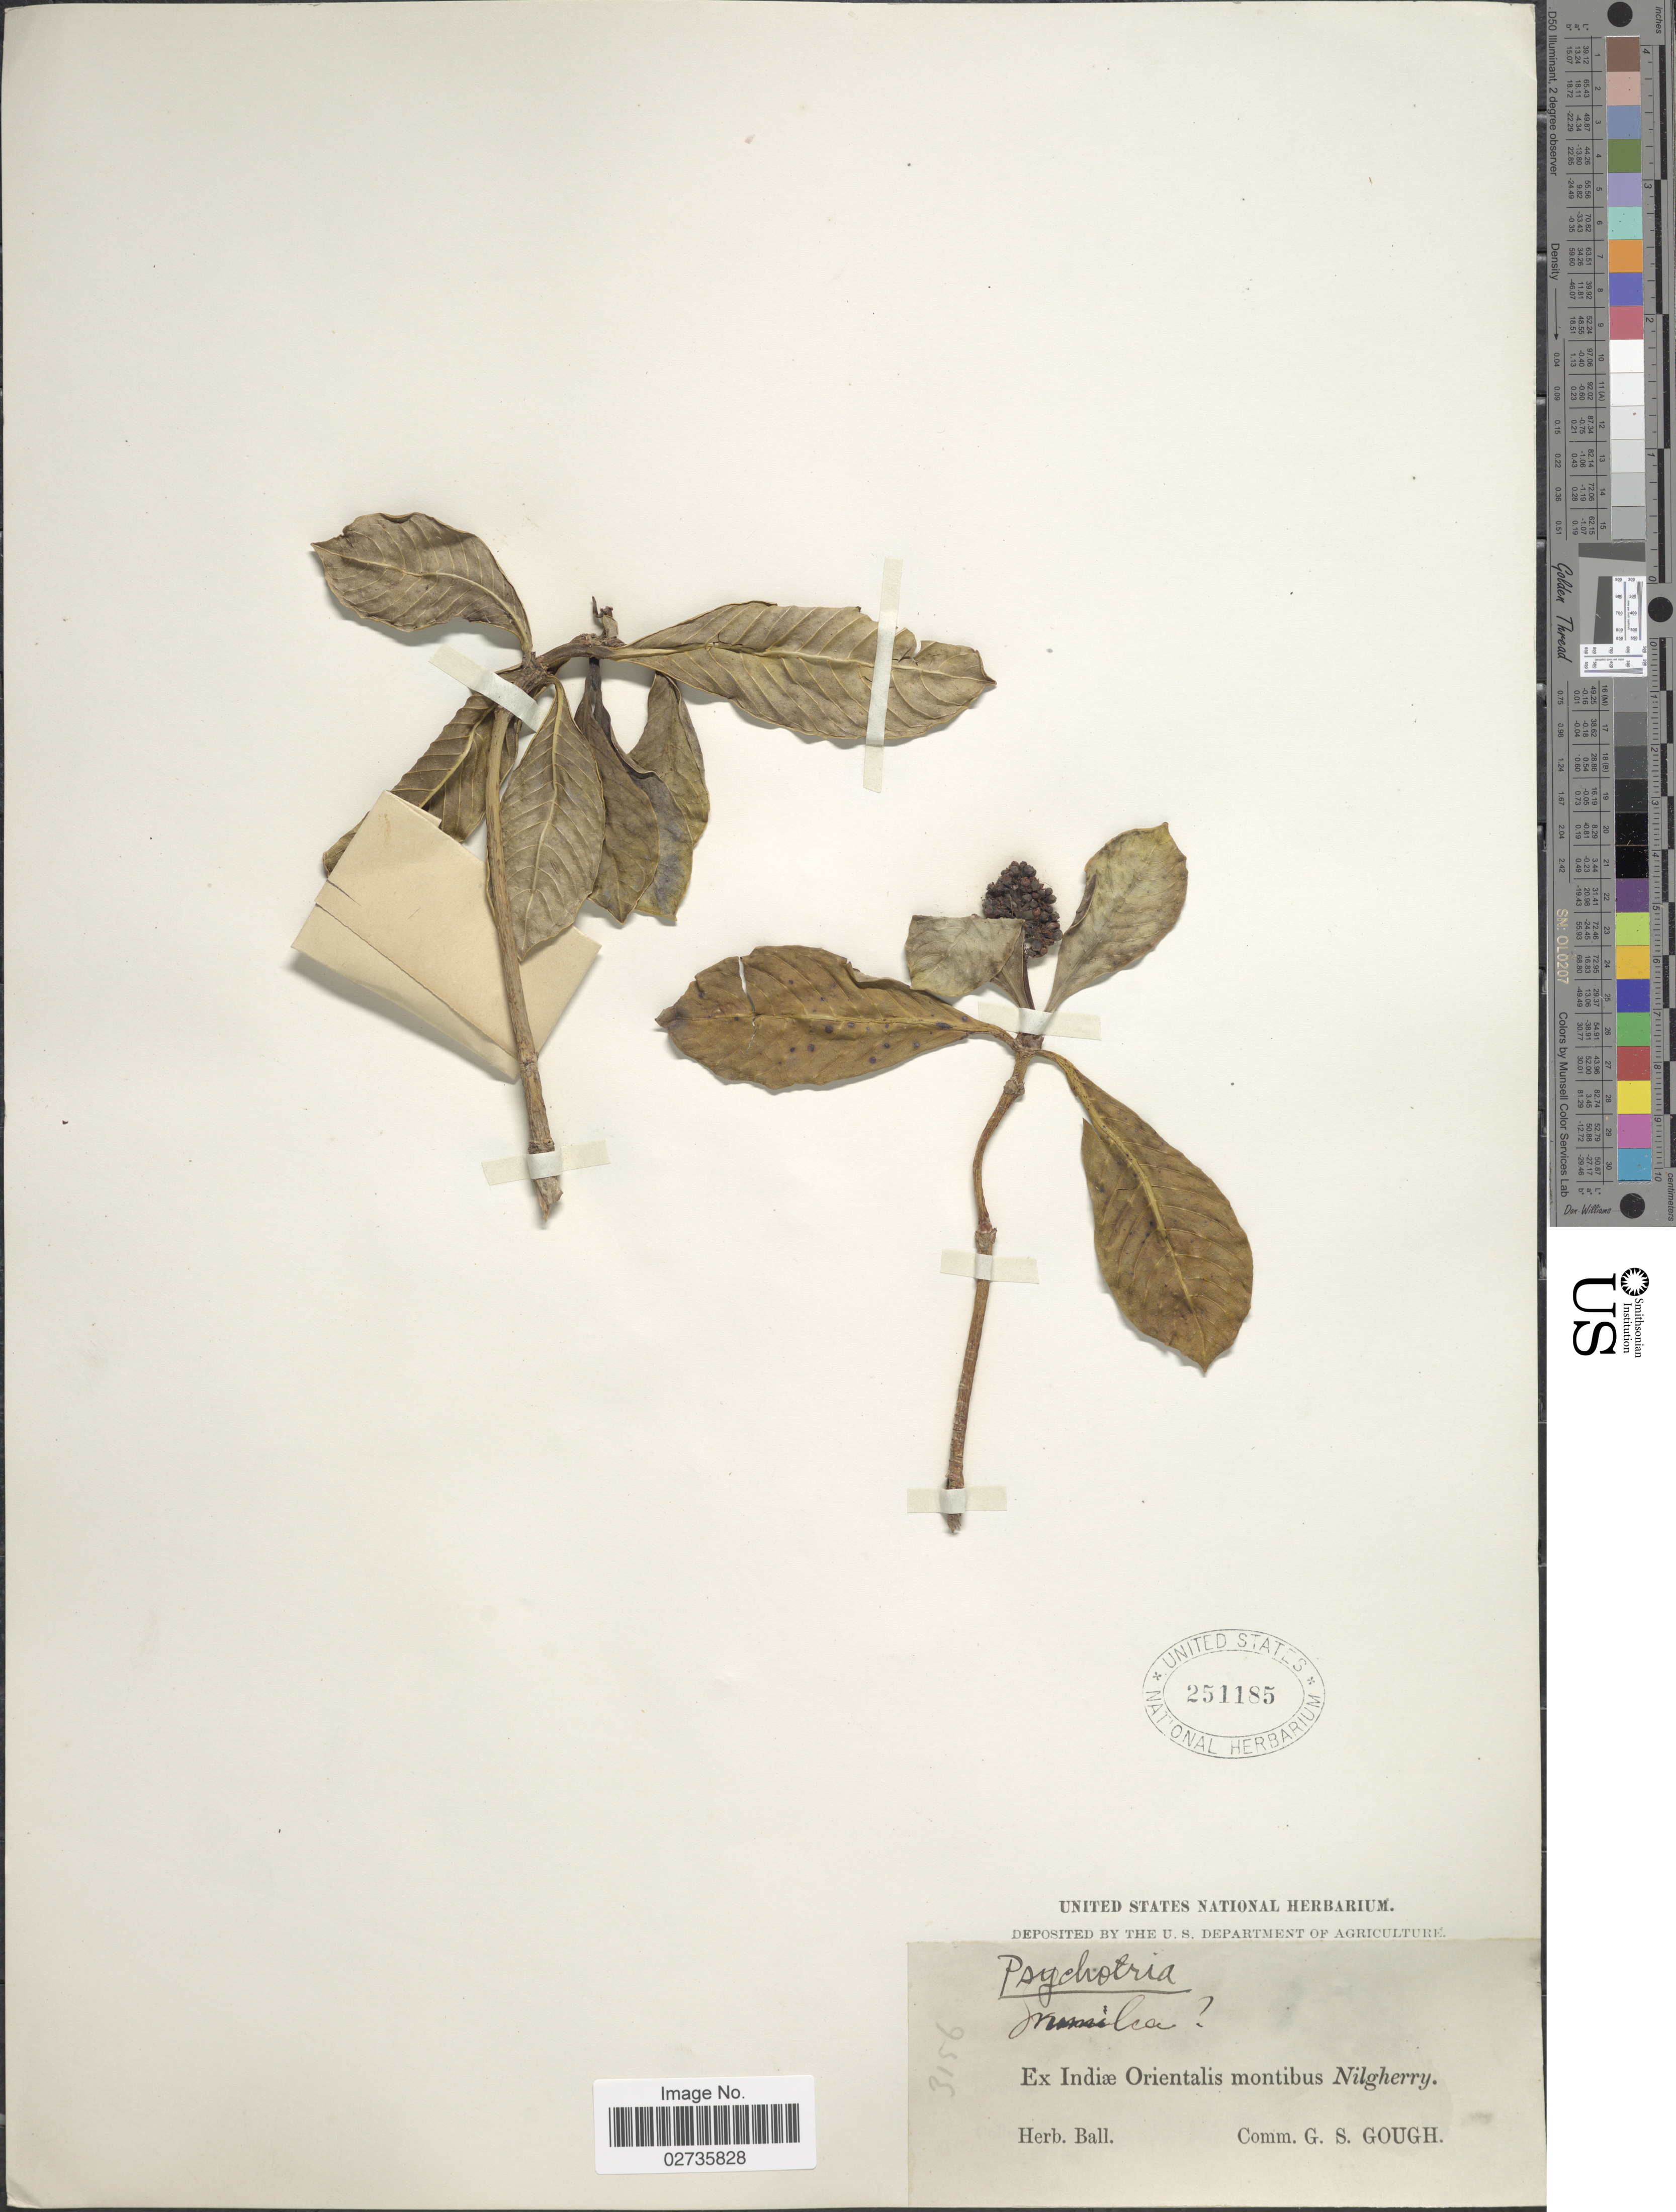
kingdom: Plantae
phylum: Tracheophyta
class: Magnoliopsida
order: Gentianales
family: Rubiaceae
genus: Psychotria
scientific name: Psychotria sp.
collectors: ex herb. Ball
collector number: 3156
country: India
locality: Ex Indiæ Orientalis montibus Nilgherry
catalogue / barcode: US 251185